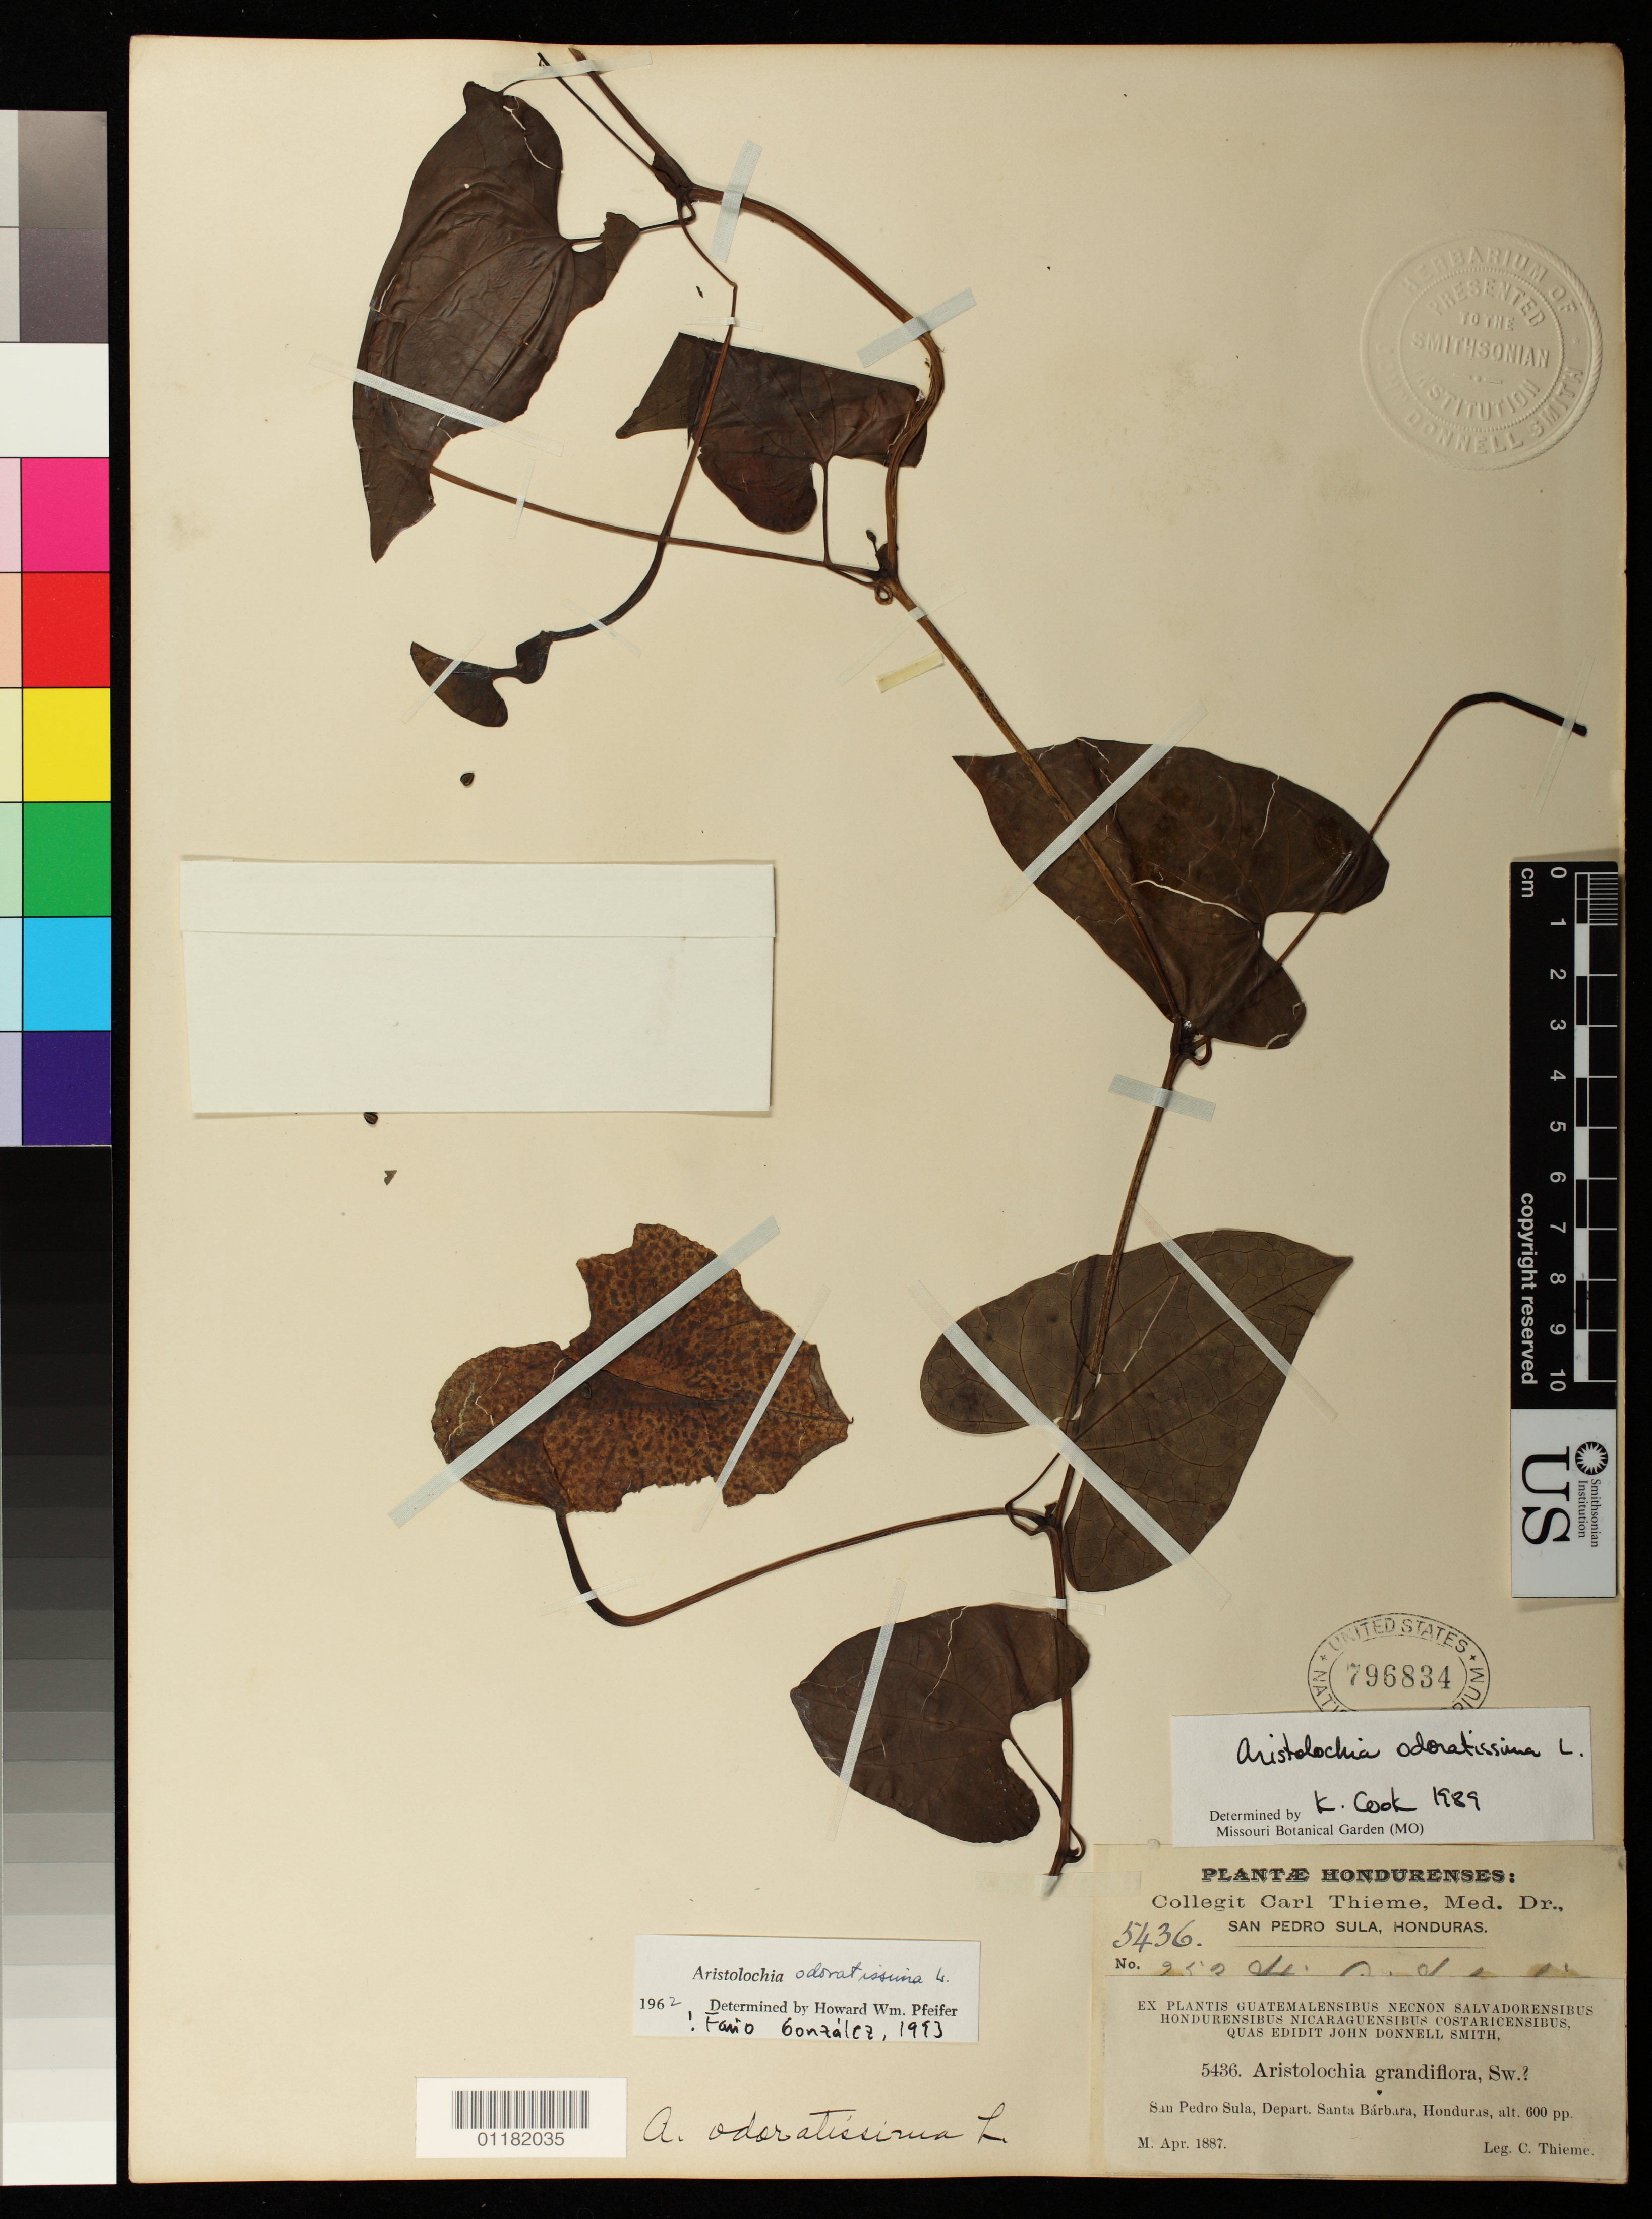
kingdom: Plantae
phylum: Tracheophyta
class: Magnoliopsida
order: Piperales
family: Aristolochiaceae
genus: Aristolochia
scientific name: Aristolochia odoratissima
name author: L.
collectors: C. Thieme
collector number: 5436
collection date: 1887-04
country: Honduras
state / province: Cortés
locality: San Pedro Sula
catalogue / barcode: US 796834